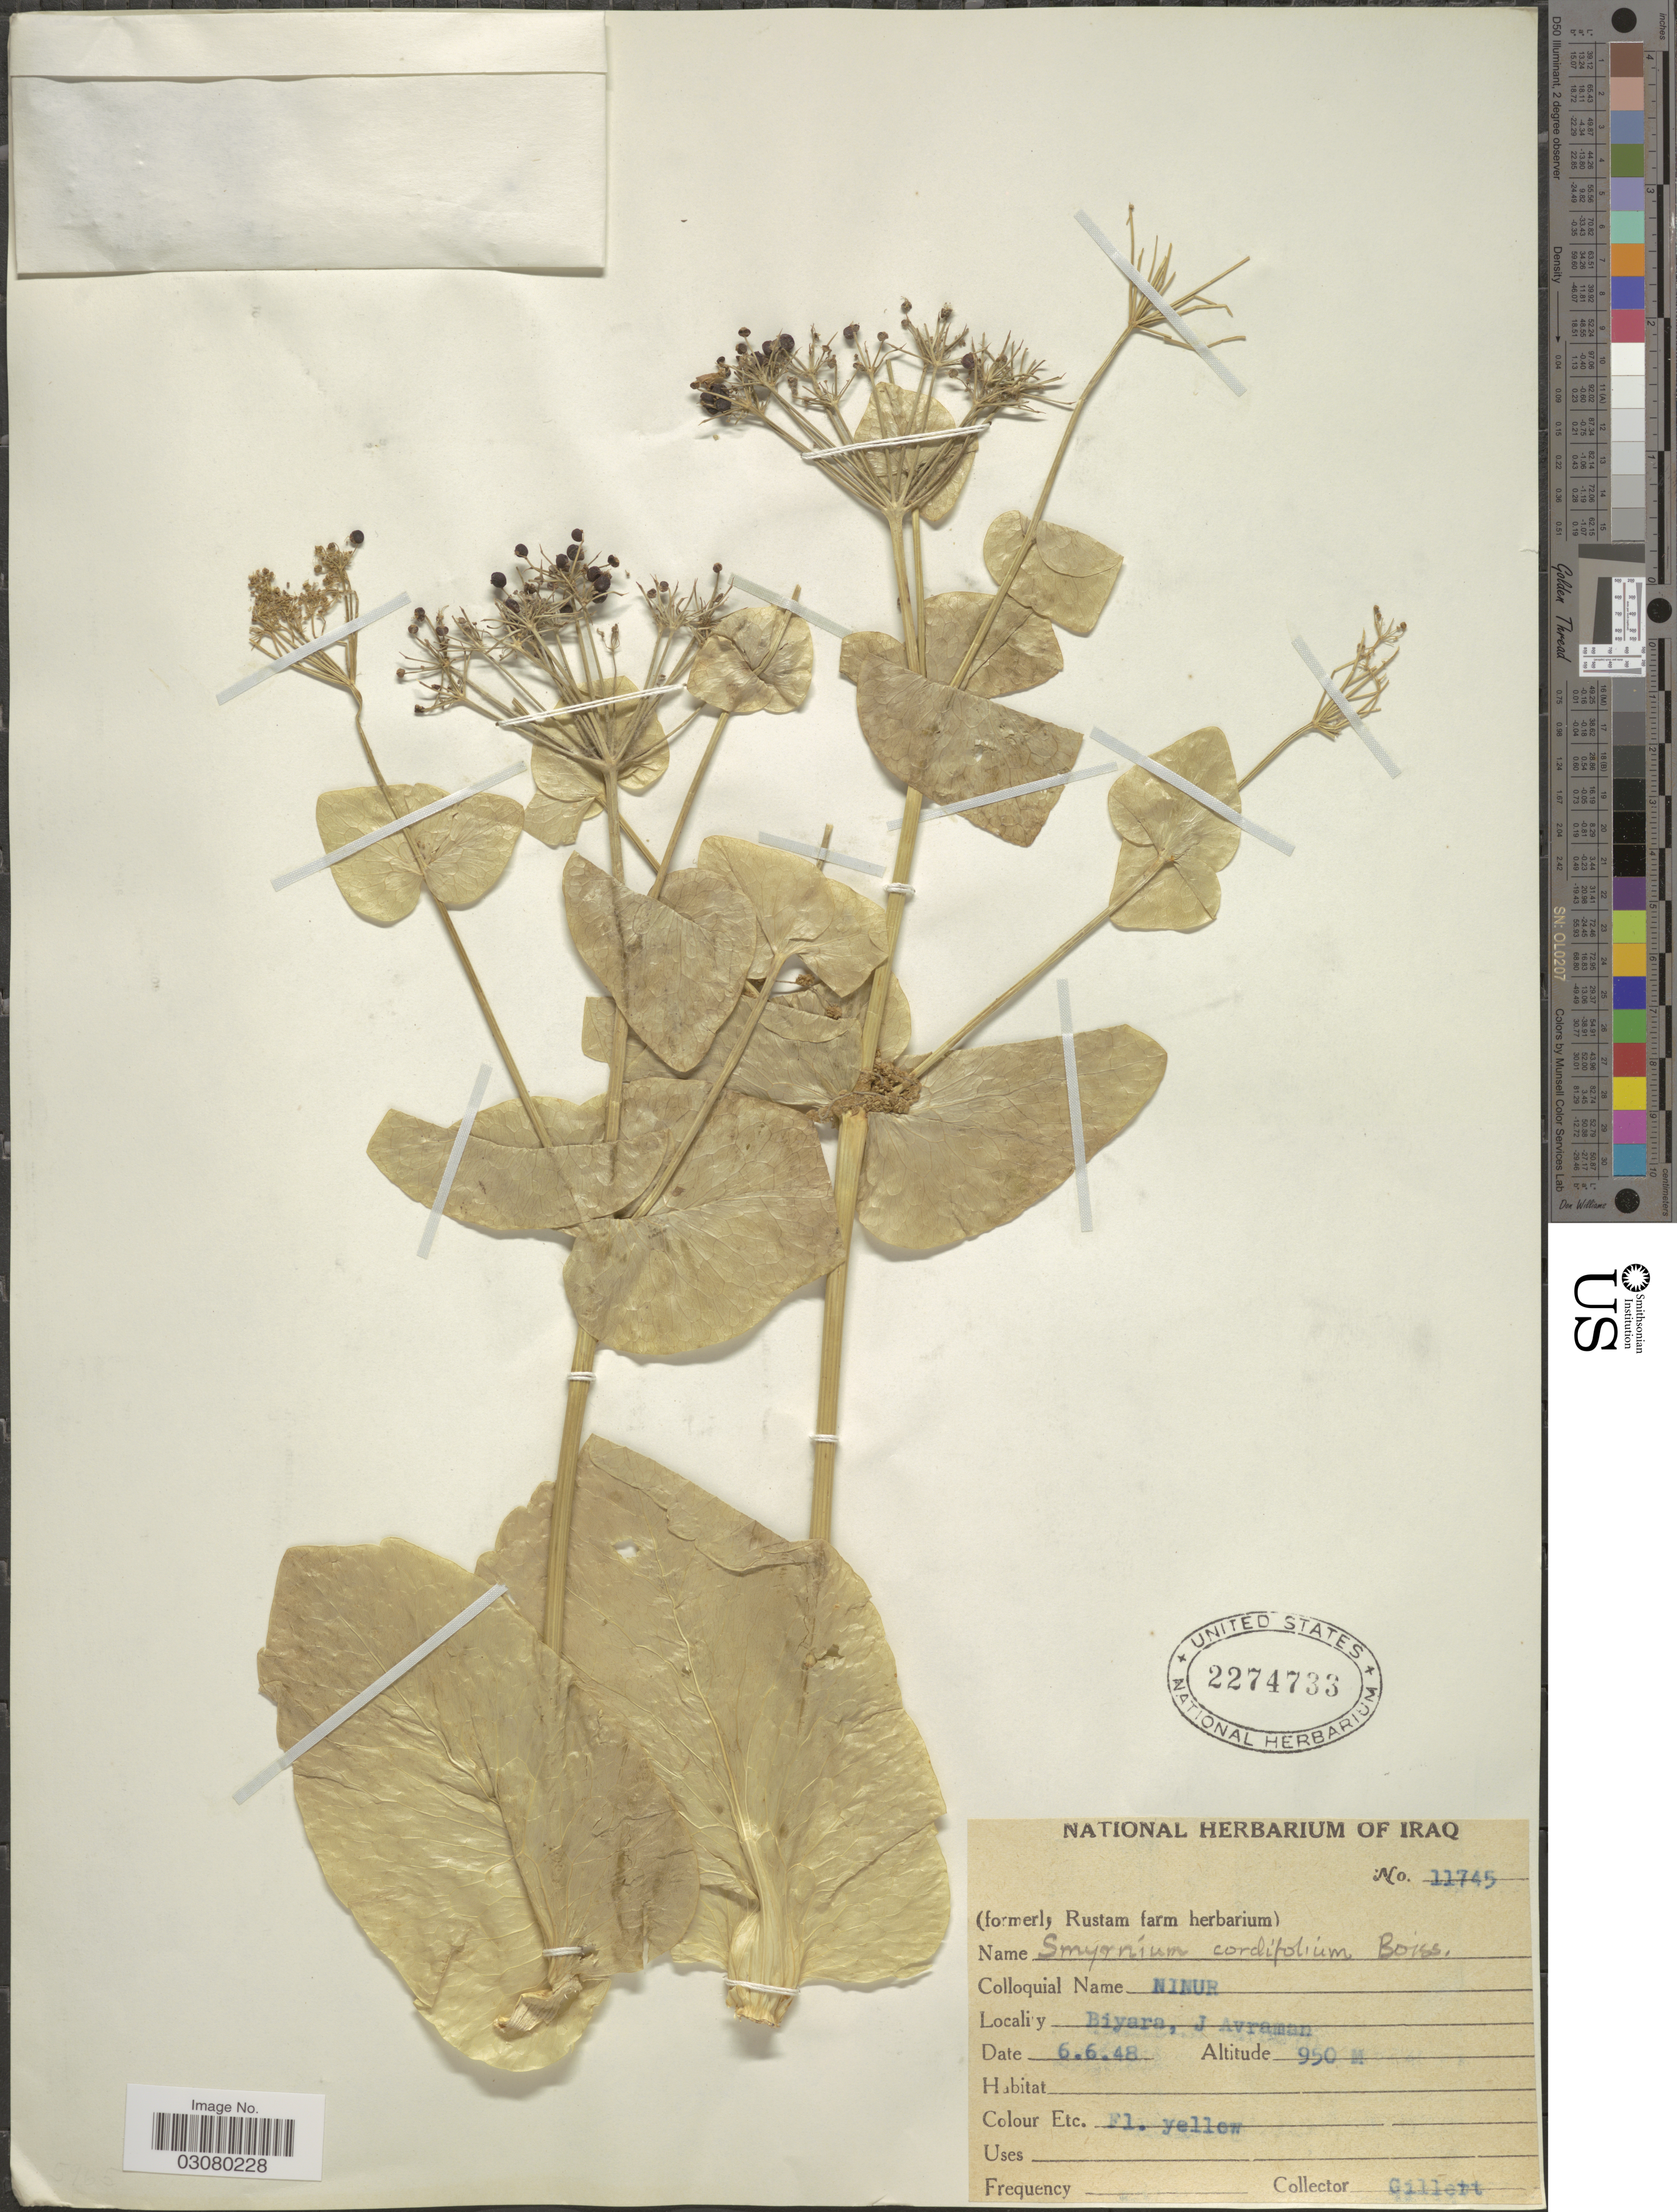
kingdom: Plantae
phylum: Tracheophyta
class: Magnoliopsida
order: Apiales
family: Apiaceae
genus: Smyrnium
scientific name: Smyrnium cordifolium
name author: Boiss.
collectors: Gillett, --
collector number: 11745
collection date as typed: Transcribed d/m/y: 6/6/48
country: Iraq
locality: Biyara, J Avraman.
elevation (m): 950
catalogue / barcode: US 2274733